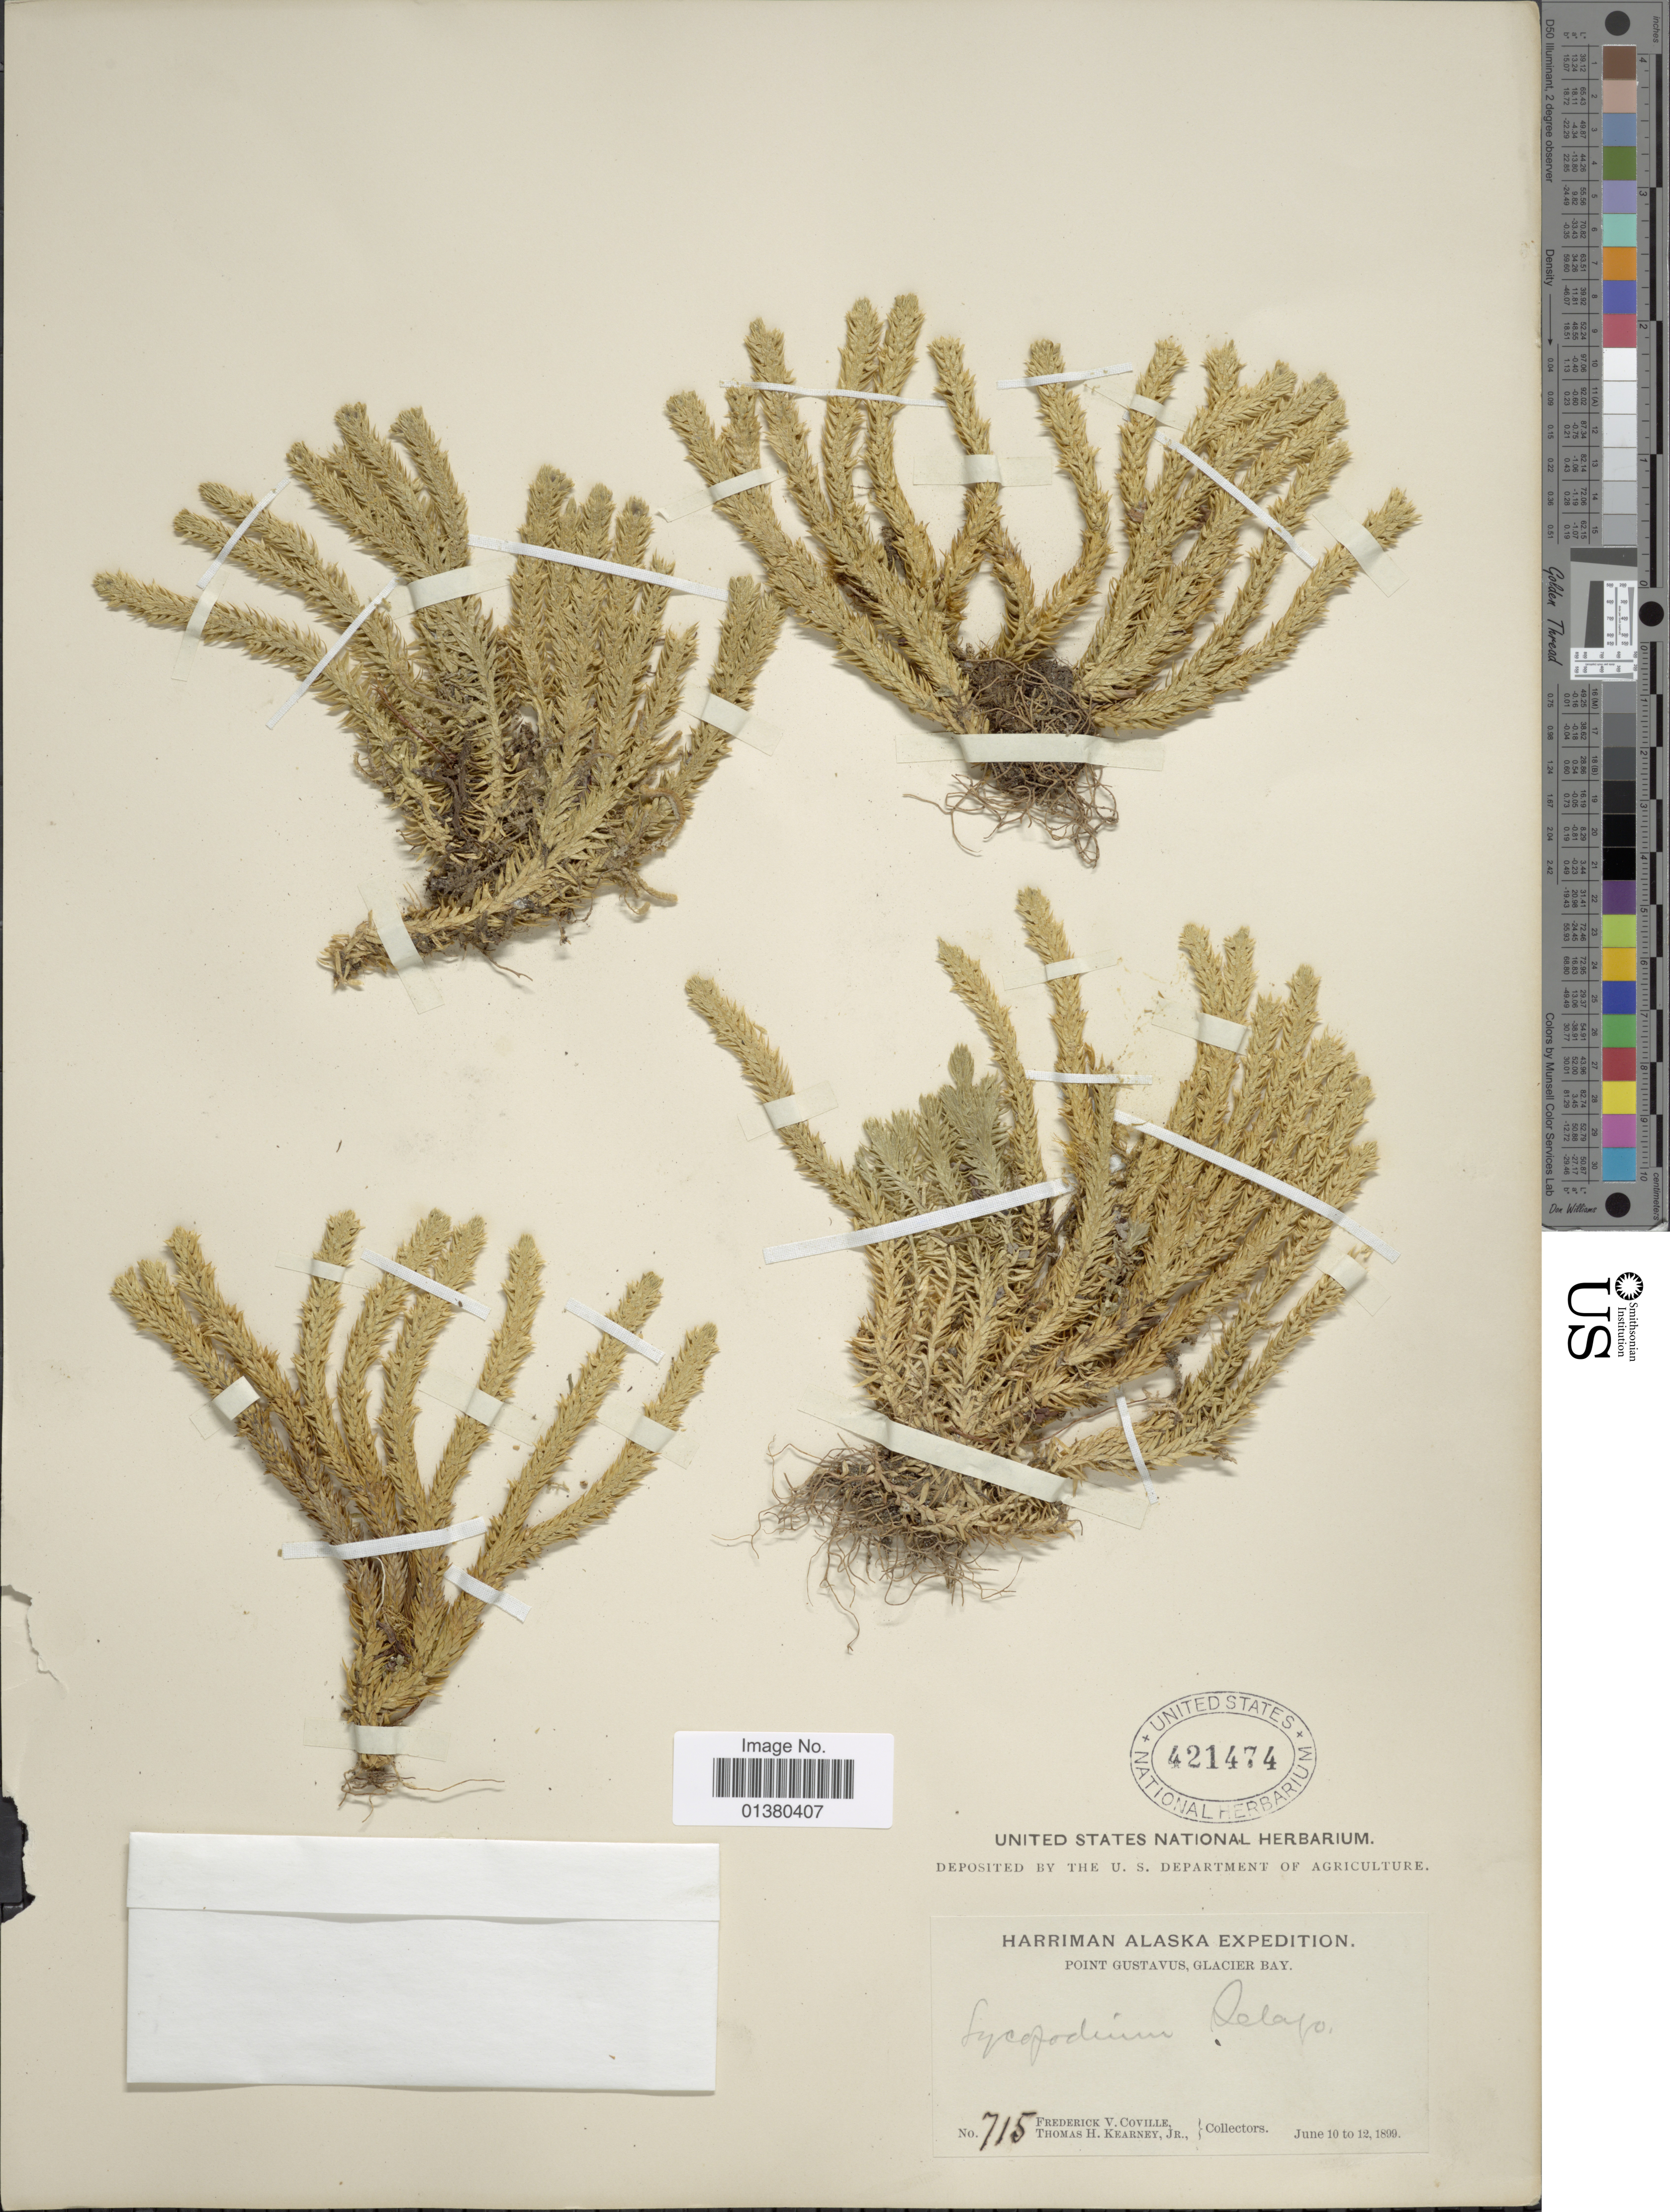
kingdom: Plantae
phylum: Tracheophyta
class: Lycopodiopsida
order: Lycopodiales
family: Lycopodiaceae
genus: Huperzia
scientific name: Huperzia selago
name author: (L.) Bernh. ex Schrank & Mart.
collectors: F. V. Coville & T. H. Kearney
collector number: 715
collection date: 1899-06-10/1899-06-12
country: United States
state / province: Alaska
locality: Point Gustavus, Glacier Bay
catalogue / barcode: US 421474